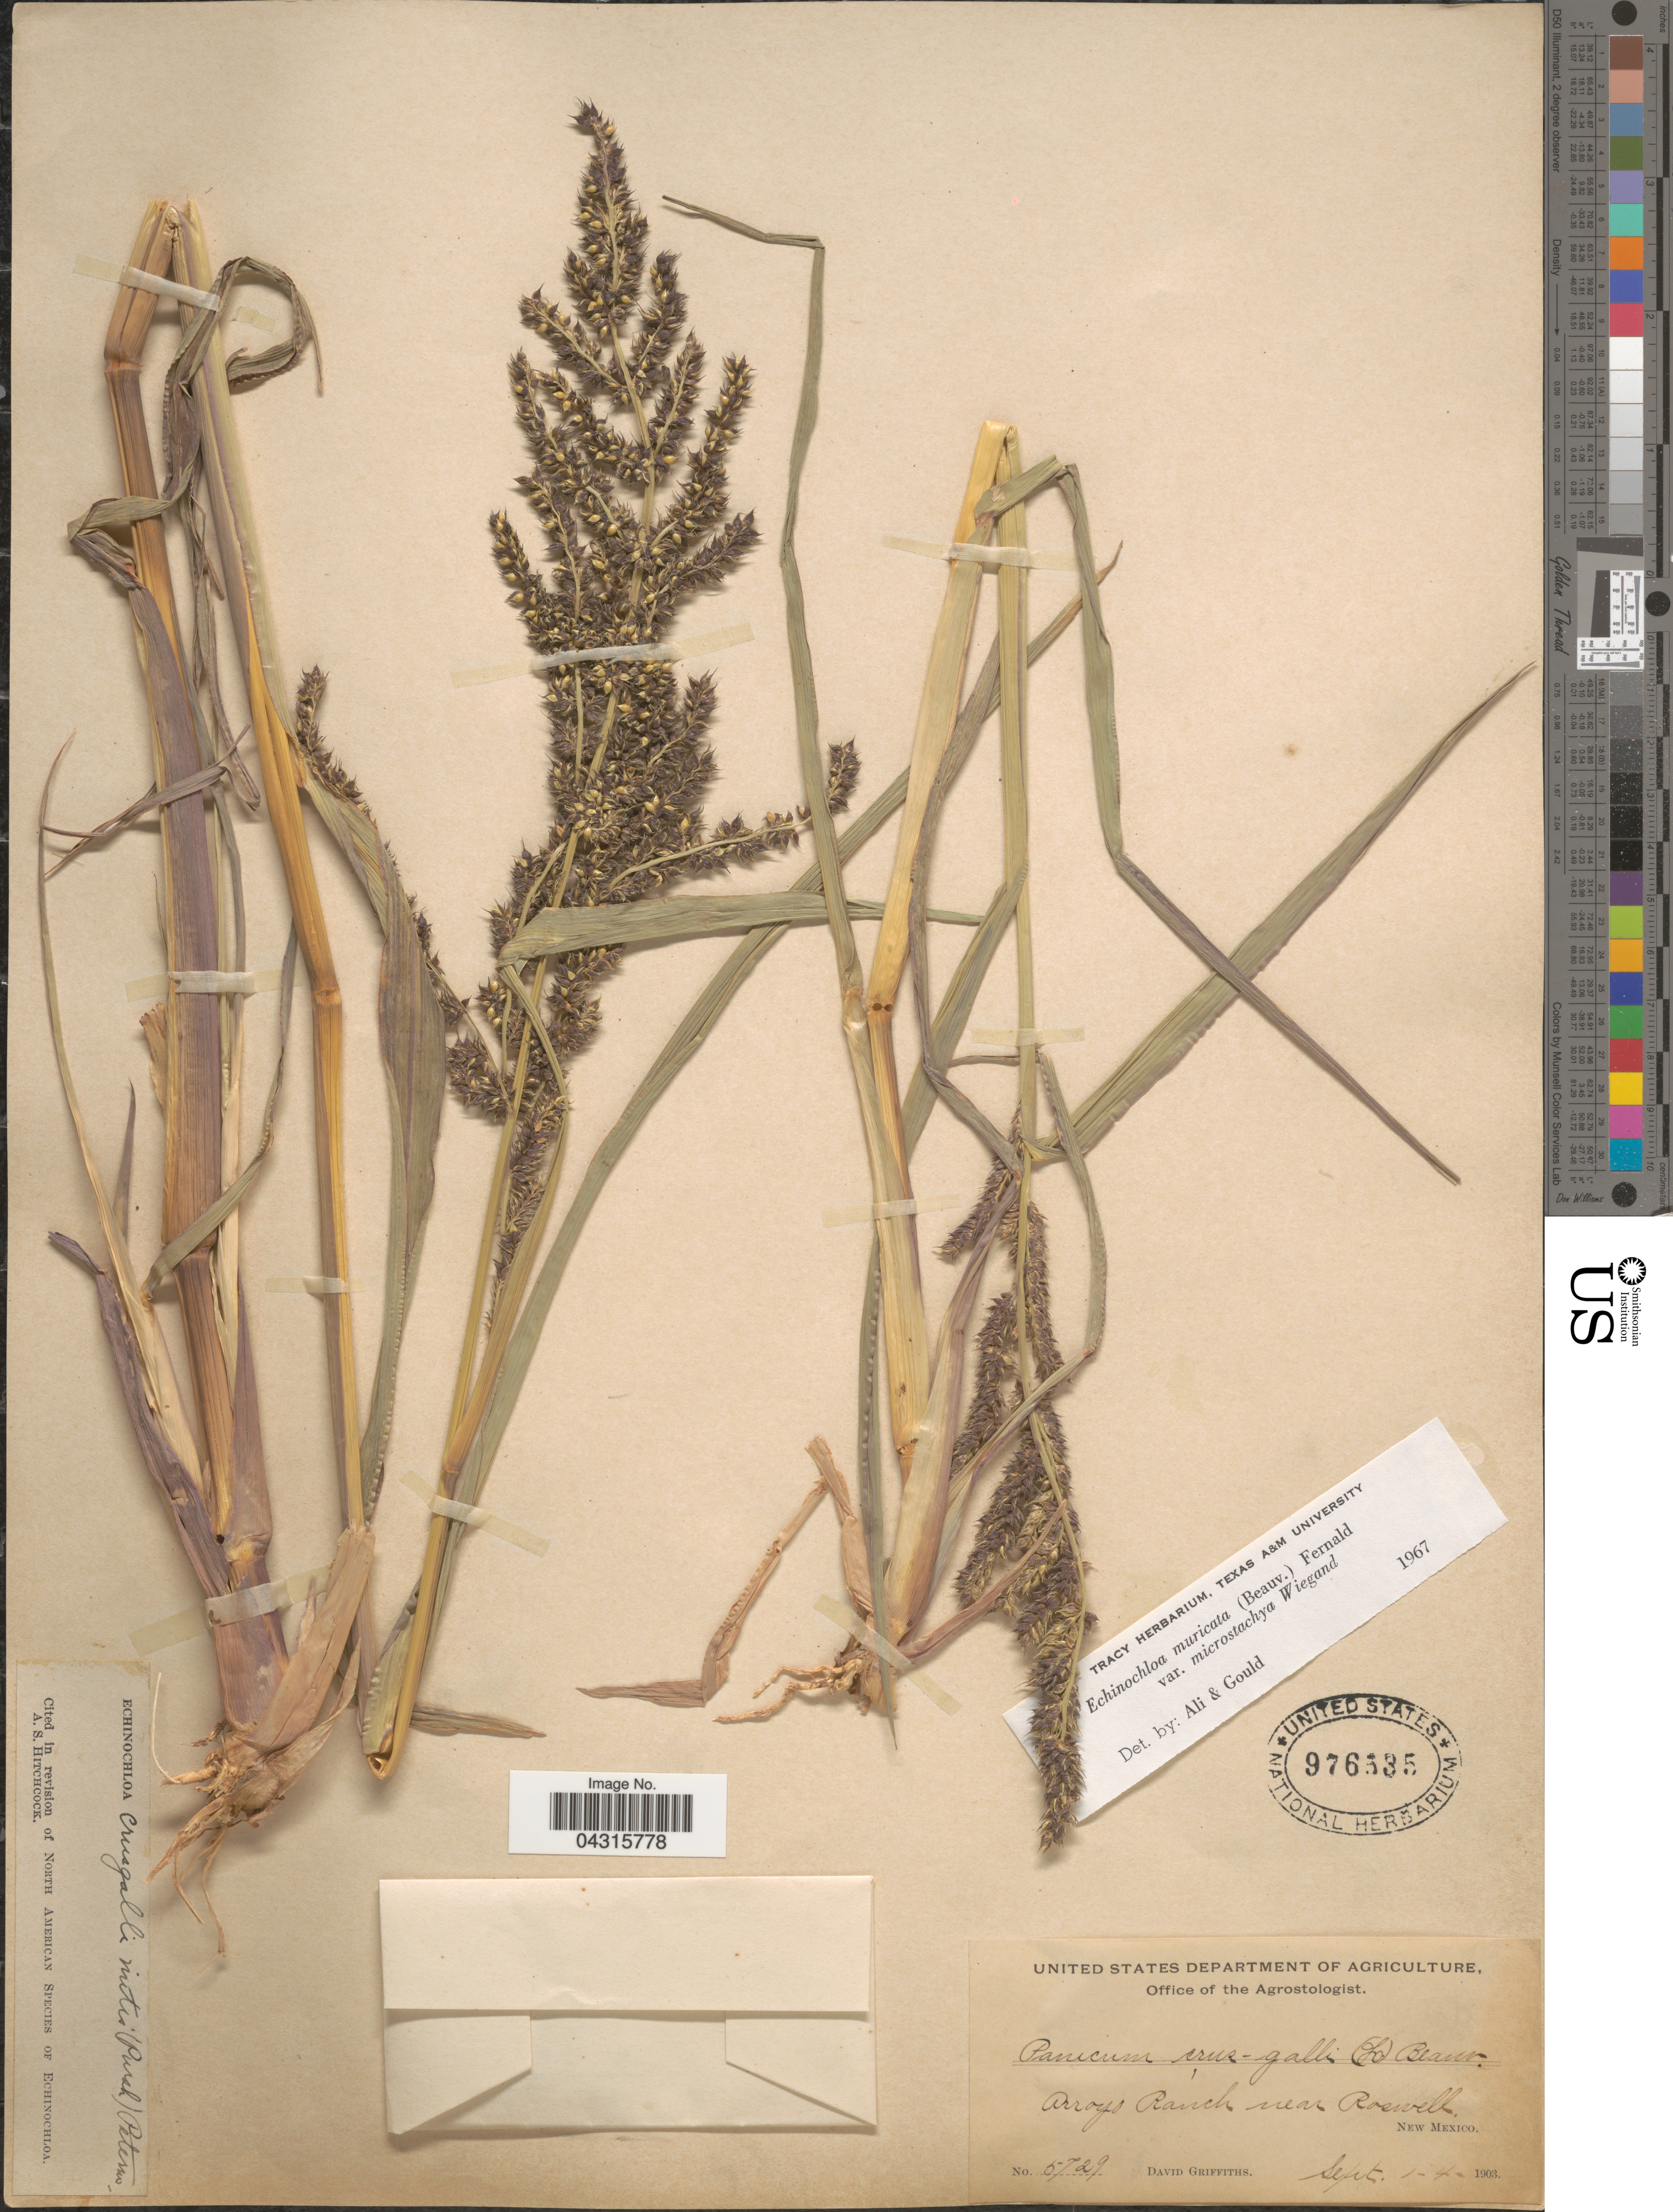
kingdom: Plantae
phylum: Tracheophyta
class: Liliopsida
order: Poales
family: Poaceae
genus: Echinochloa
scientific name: Echinochloa muricata var. microstachya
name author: Wiegand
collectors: D. Griffiths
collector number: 5729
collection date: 1903-09-01/1903-09-04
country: United States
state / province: New Mexico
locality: Arroyo Ranch near Roswell.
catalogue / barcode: US 976535